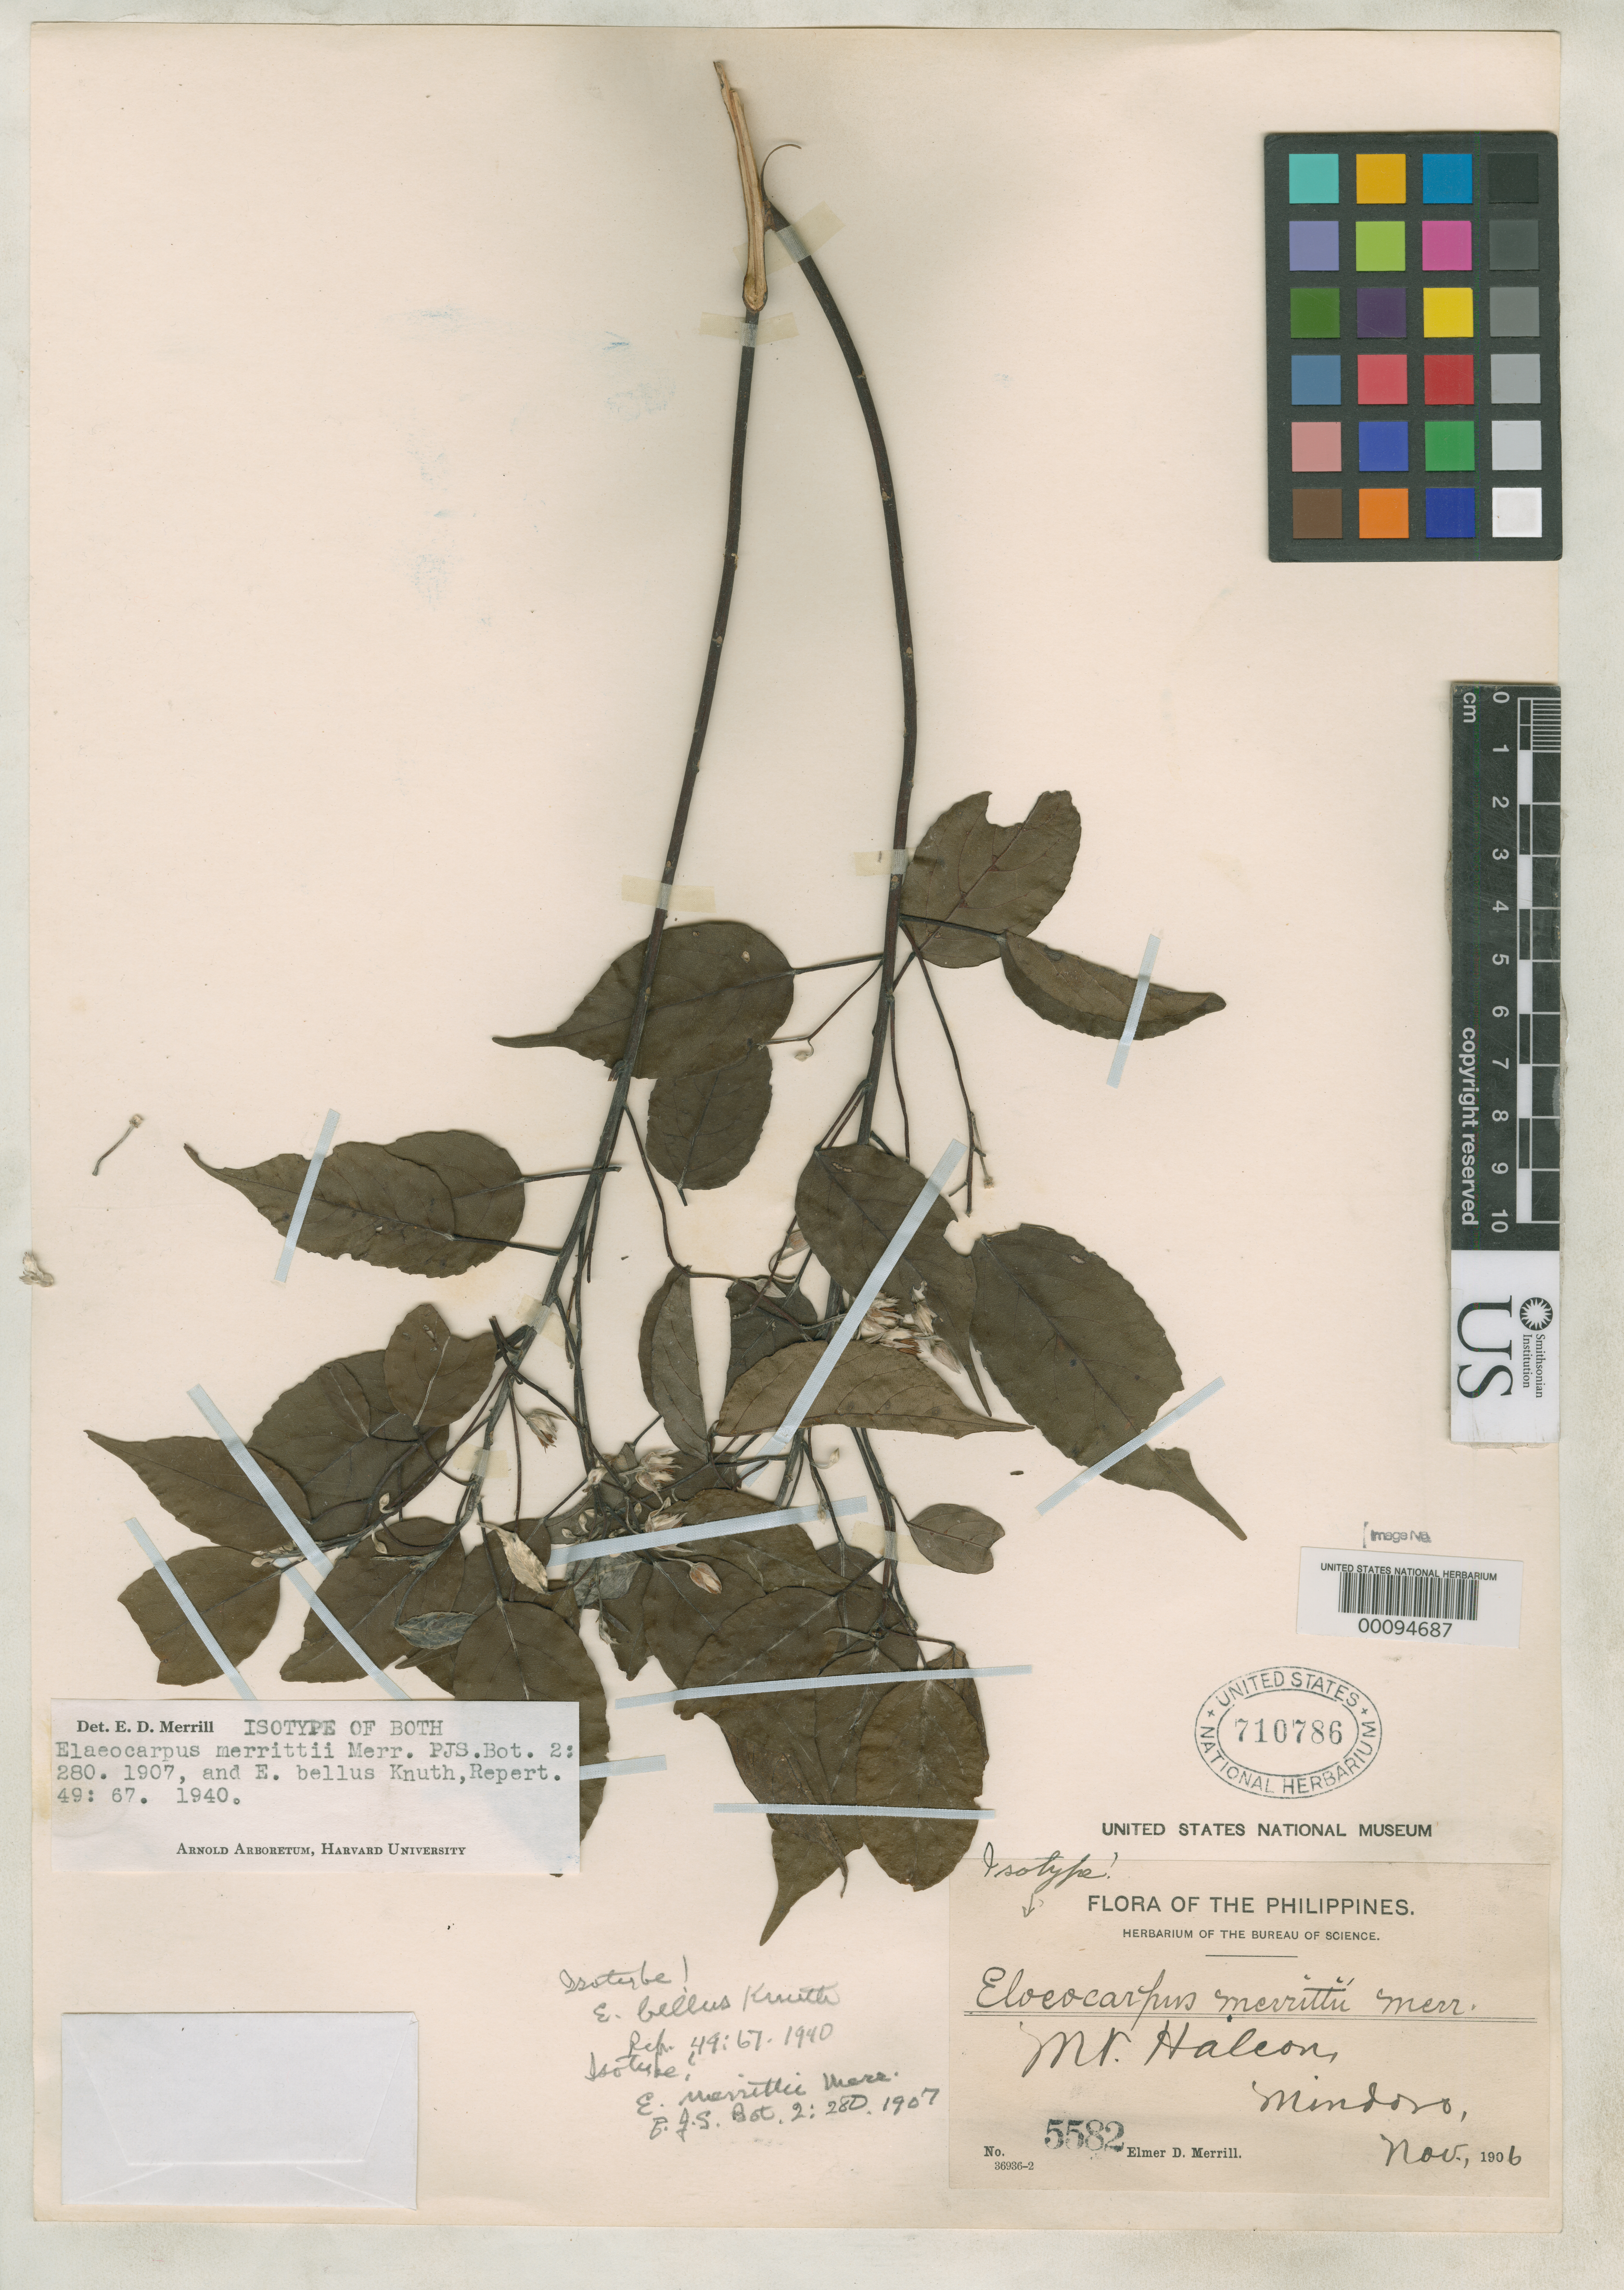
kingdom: Plantae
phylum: Tracheophyta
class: Magnoliopsida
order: Oxalidales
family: Elaeocarpaceae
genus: Elaeocarpus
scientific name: Elaeocarpus merrittii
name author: Merr.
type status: Isotype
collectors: E. D. Merrill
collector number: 5582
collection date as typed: Nov 1906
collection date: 1906-11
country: Philippines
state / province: Mimaropa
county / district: Mindoro Oriental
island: Mindoro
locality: Mt. Halcon, Mindoro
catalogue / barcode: US 710786